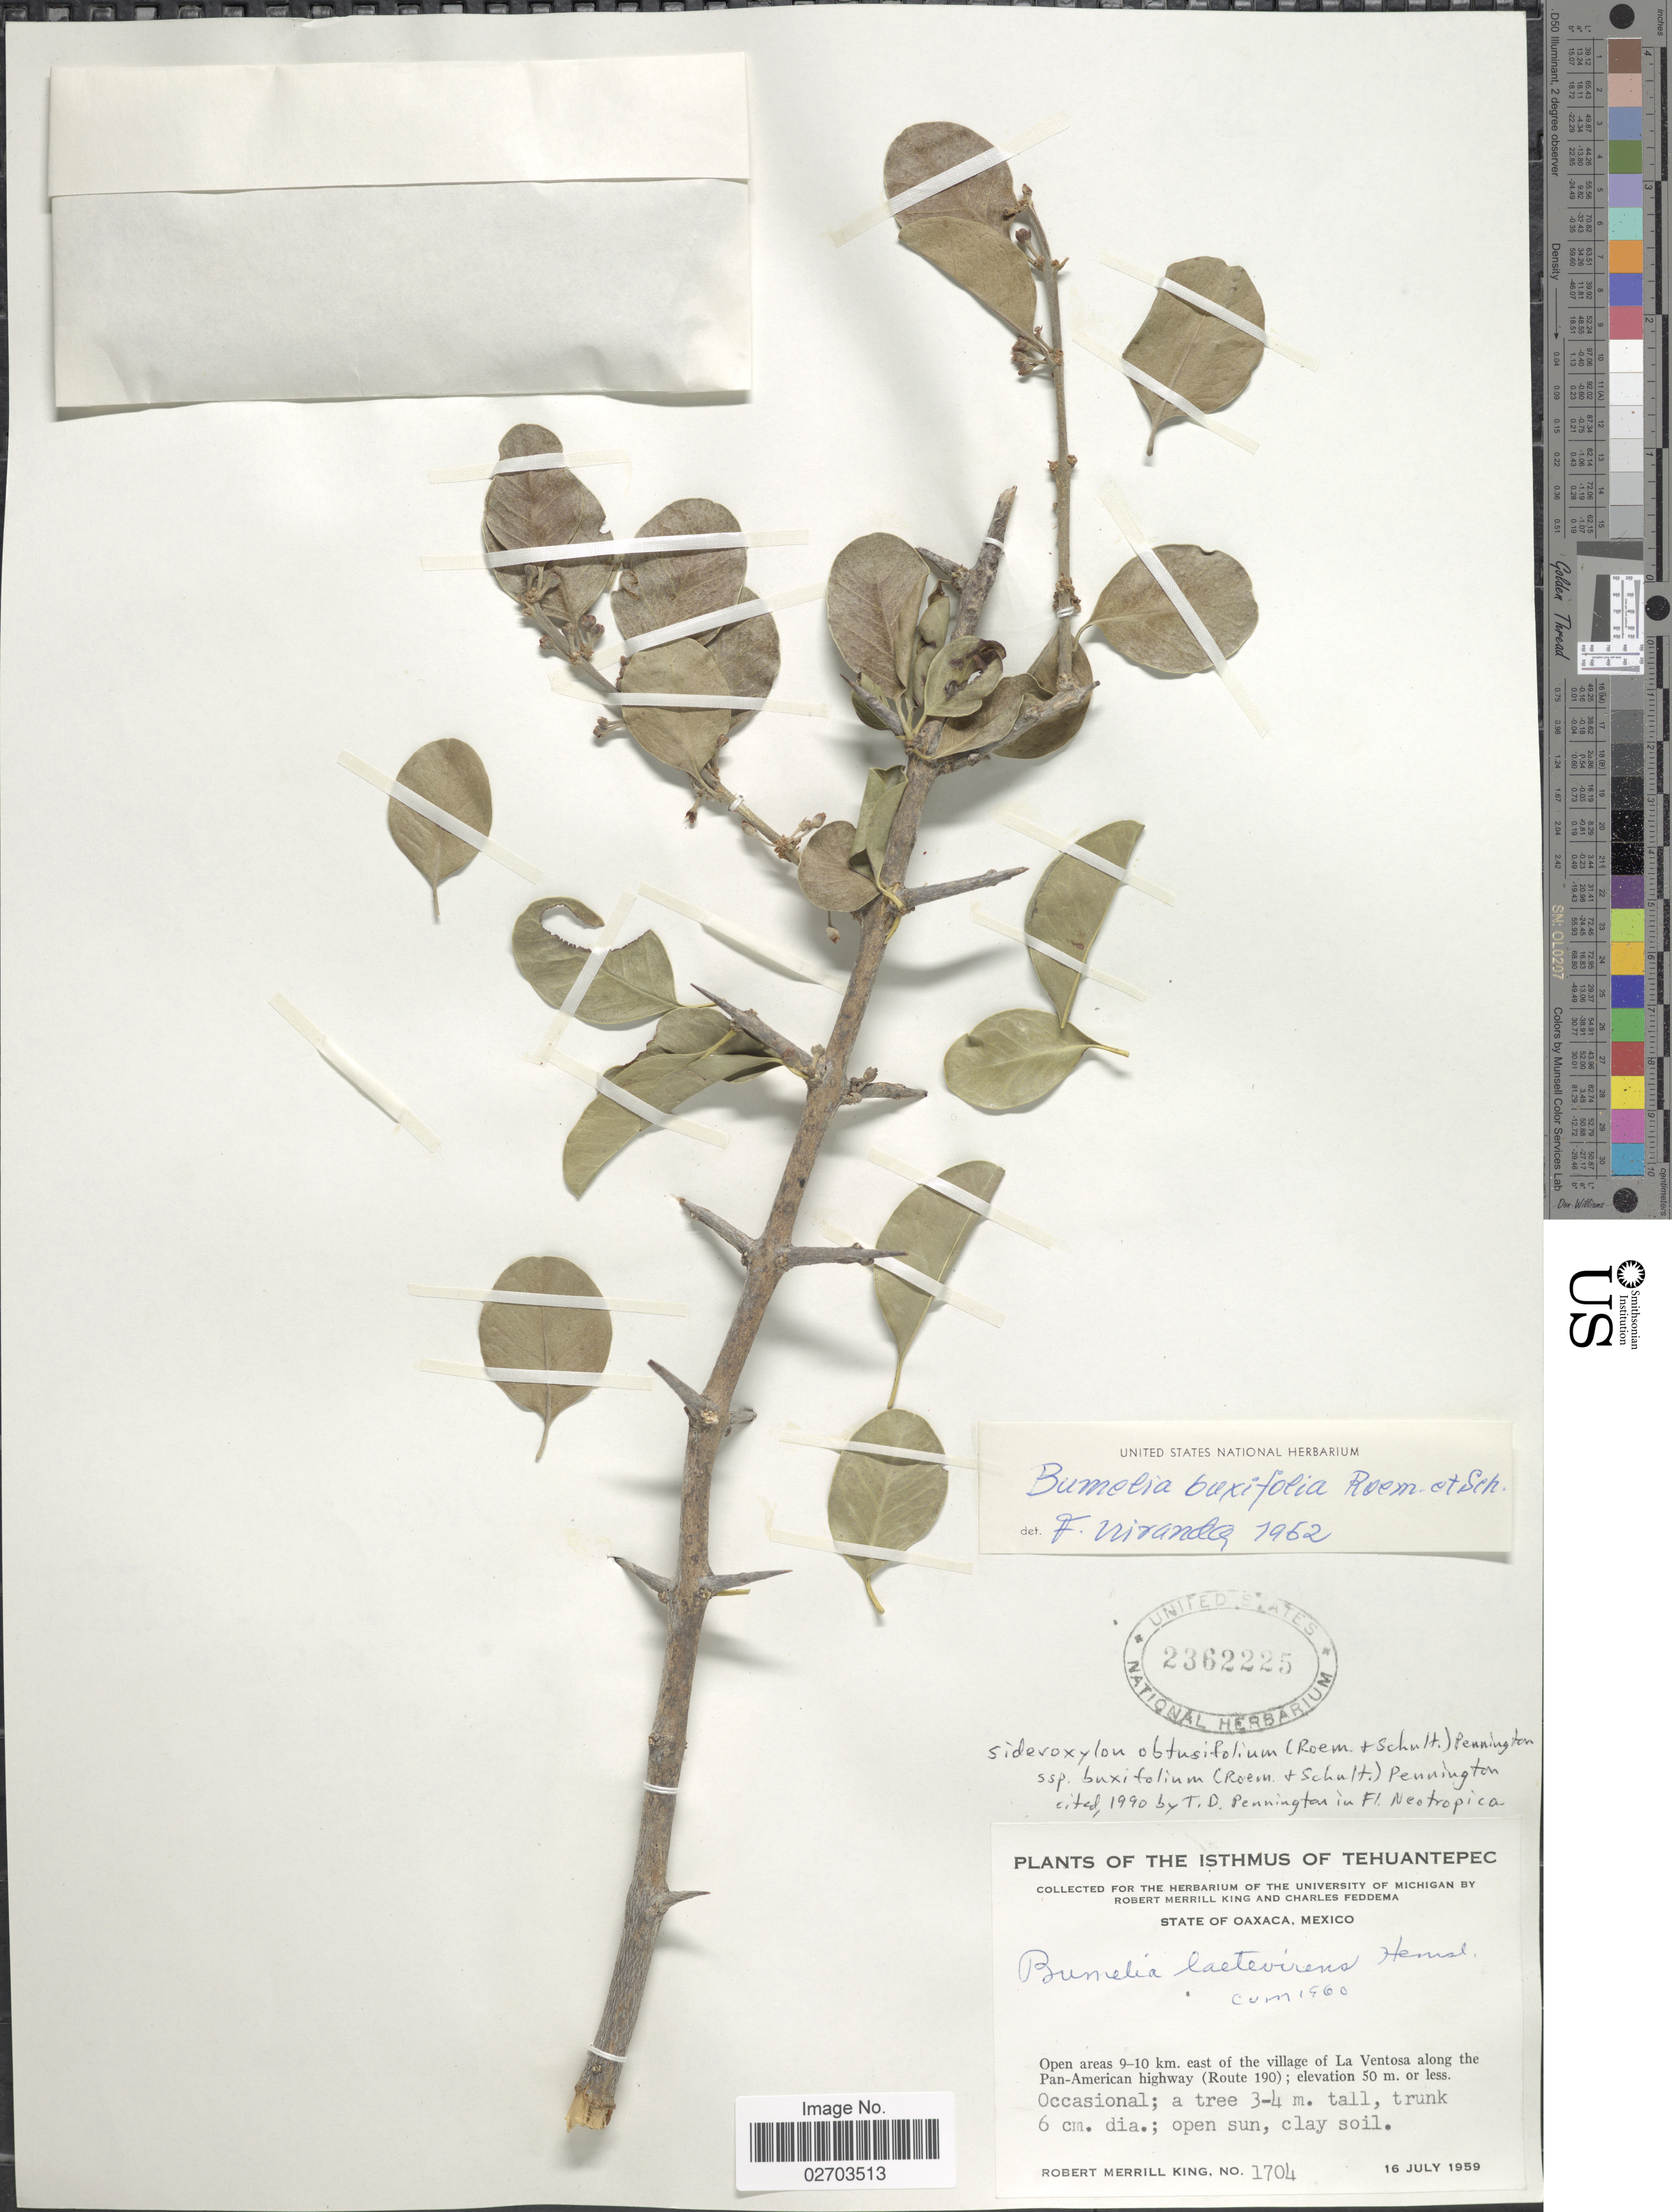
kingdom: Plantae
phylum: Tracheophyta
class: Magnoliopsida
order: Ericales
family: Sapotaceae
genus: Sideroxylon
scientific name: Sideroxylon obtusifolium subsp. buxifolium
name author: (Roem. & Schult.) T.D. Penn.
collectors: R. M. King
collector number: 1704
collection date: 1959-07-16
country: Mexico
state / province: Oaxaca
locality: The Isthmus of Tehuantepec, Open areas 9-10 km. east of the village of La Ventosa along the Pan American highway (Route 190)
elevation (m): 50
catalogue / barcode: US 2362225